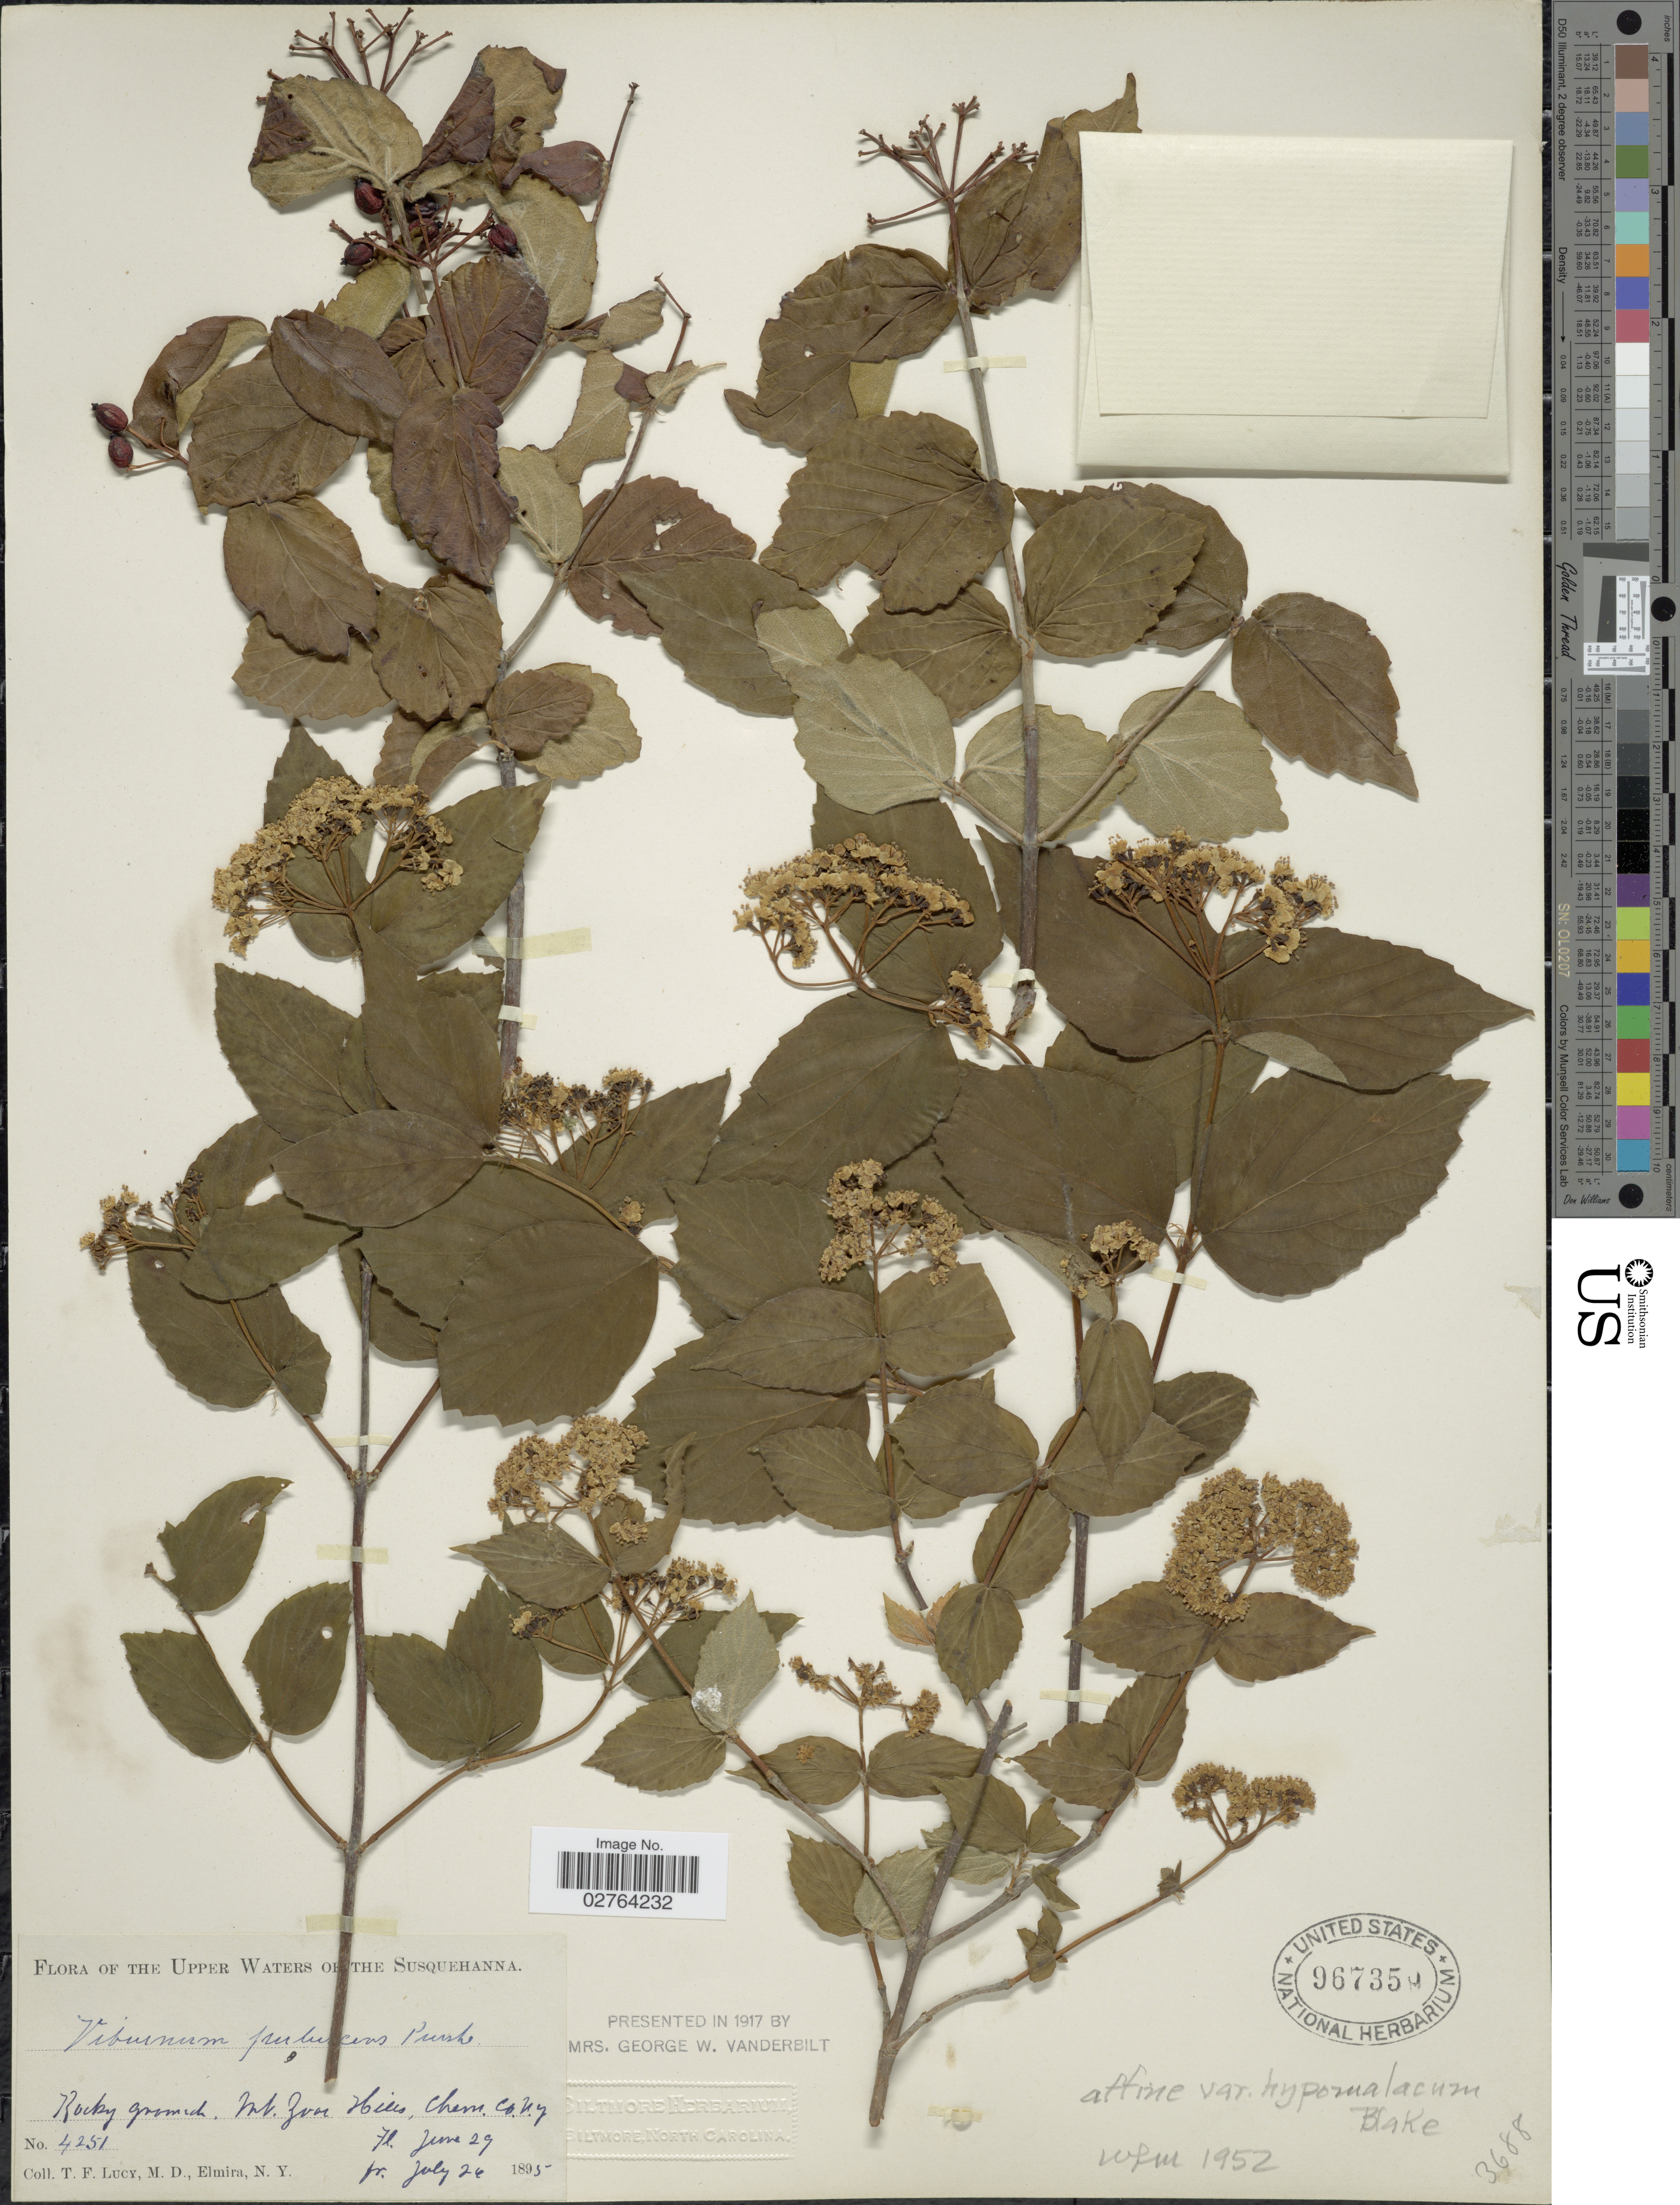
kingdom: Plantae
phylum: Tracheophyta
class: Magnoliopsida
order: Dipsacales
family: Viburnaceae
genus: Viburnum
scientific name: Viburnum rafinesqueanum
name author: Schult.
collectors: T. Lucy & M. Elmira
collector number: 4251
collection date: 1895-06-29/1895-07-26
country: United States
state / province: New York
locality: Upper Waters of the Susquehanna, Mt. Zoar Hills, Chem. Co. N. Y.